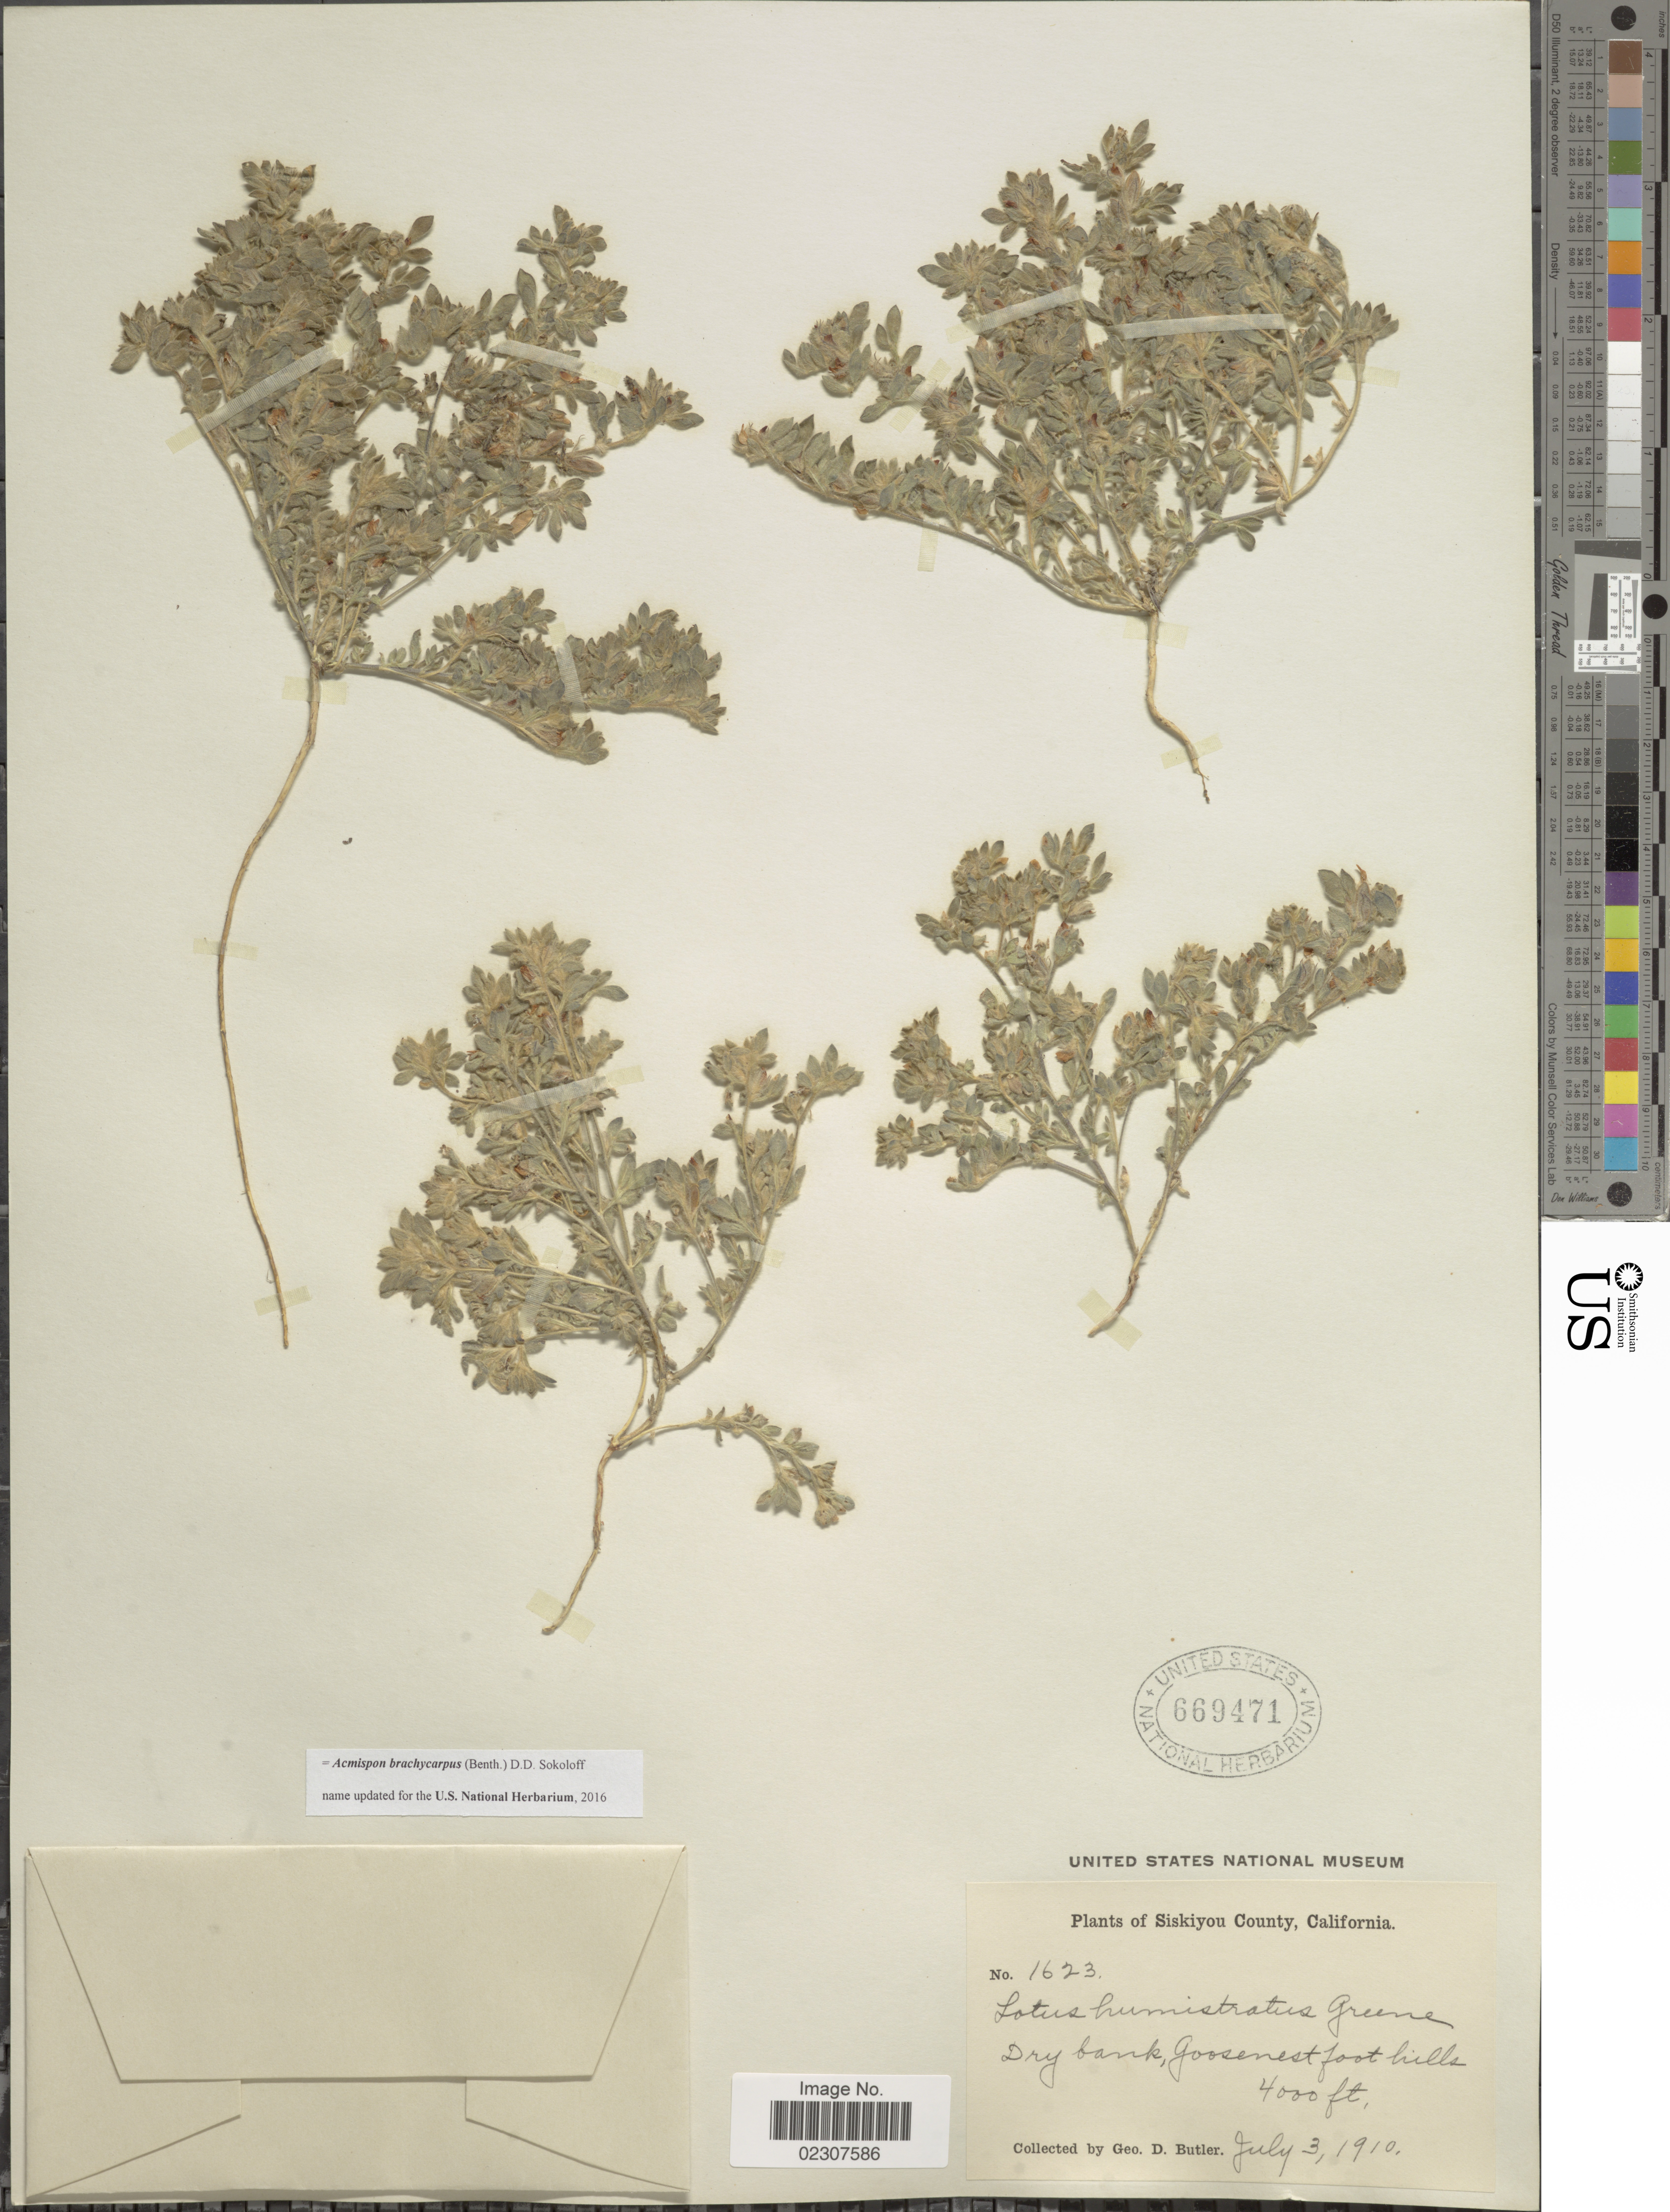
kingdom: Plantae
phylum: Tracheophyta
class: Magnoliopsida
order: Fabales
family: Fabaceae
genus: Acmispon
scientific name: Acmispon brachycarpus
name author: (Benth.) D.D. Sokoloff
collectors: G. D. Butler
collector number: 1623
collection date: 1910-07-03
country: United States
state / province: California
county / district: Siskiyou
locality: Siskiyou County, Dry bank, Goosenest foot hills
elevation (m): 1219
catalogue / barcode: US 669471